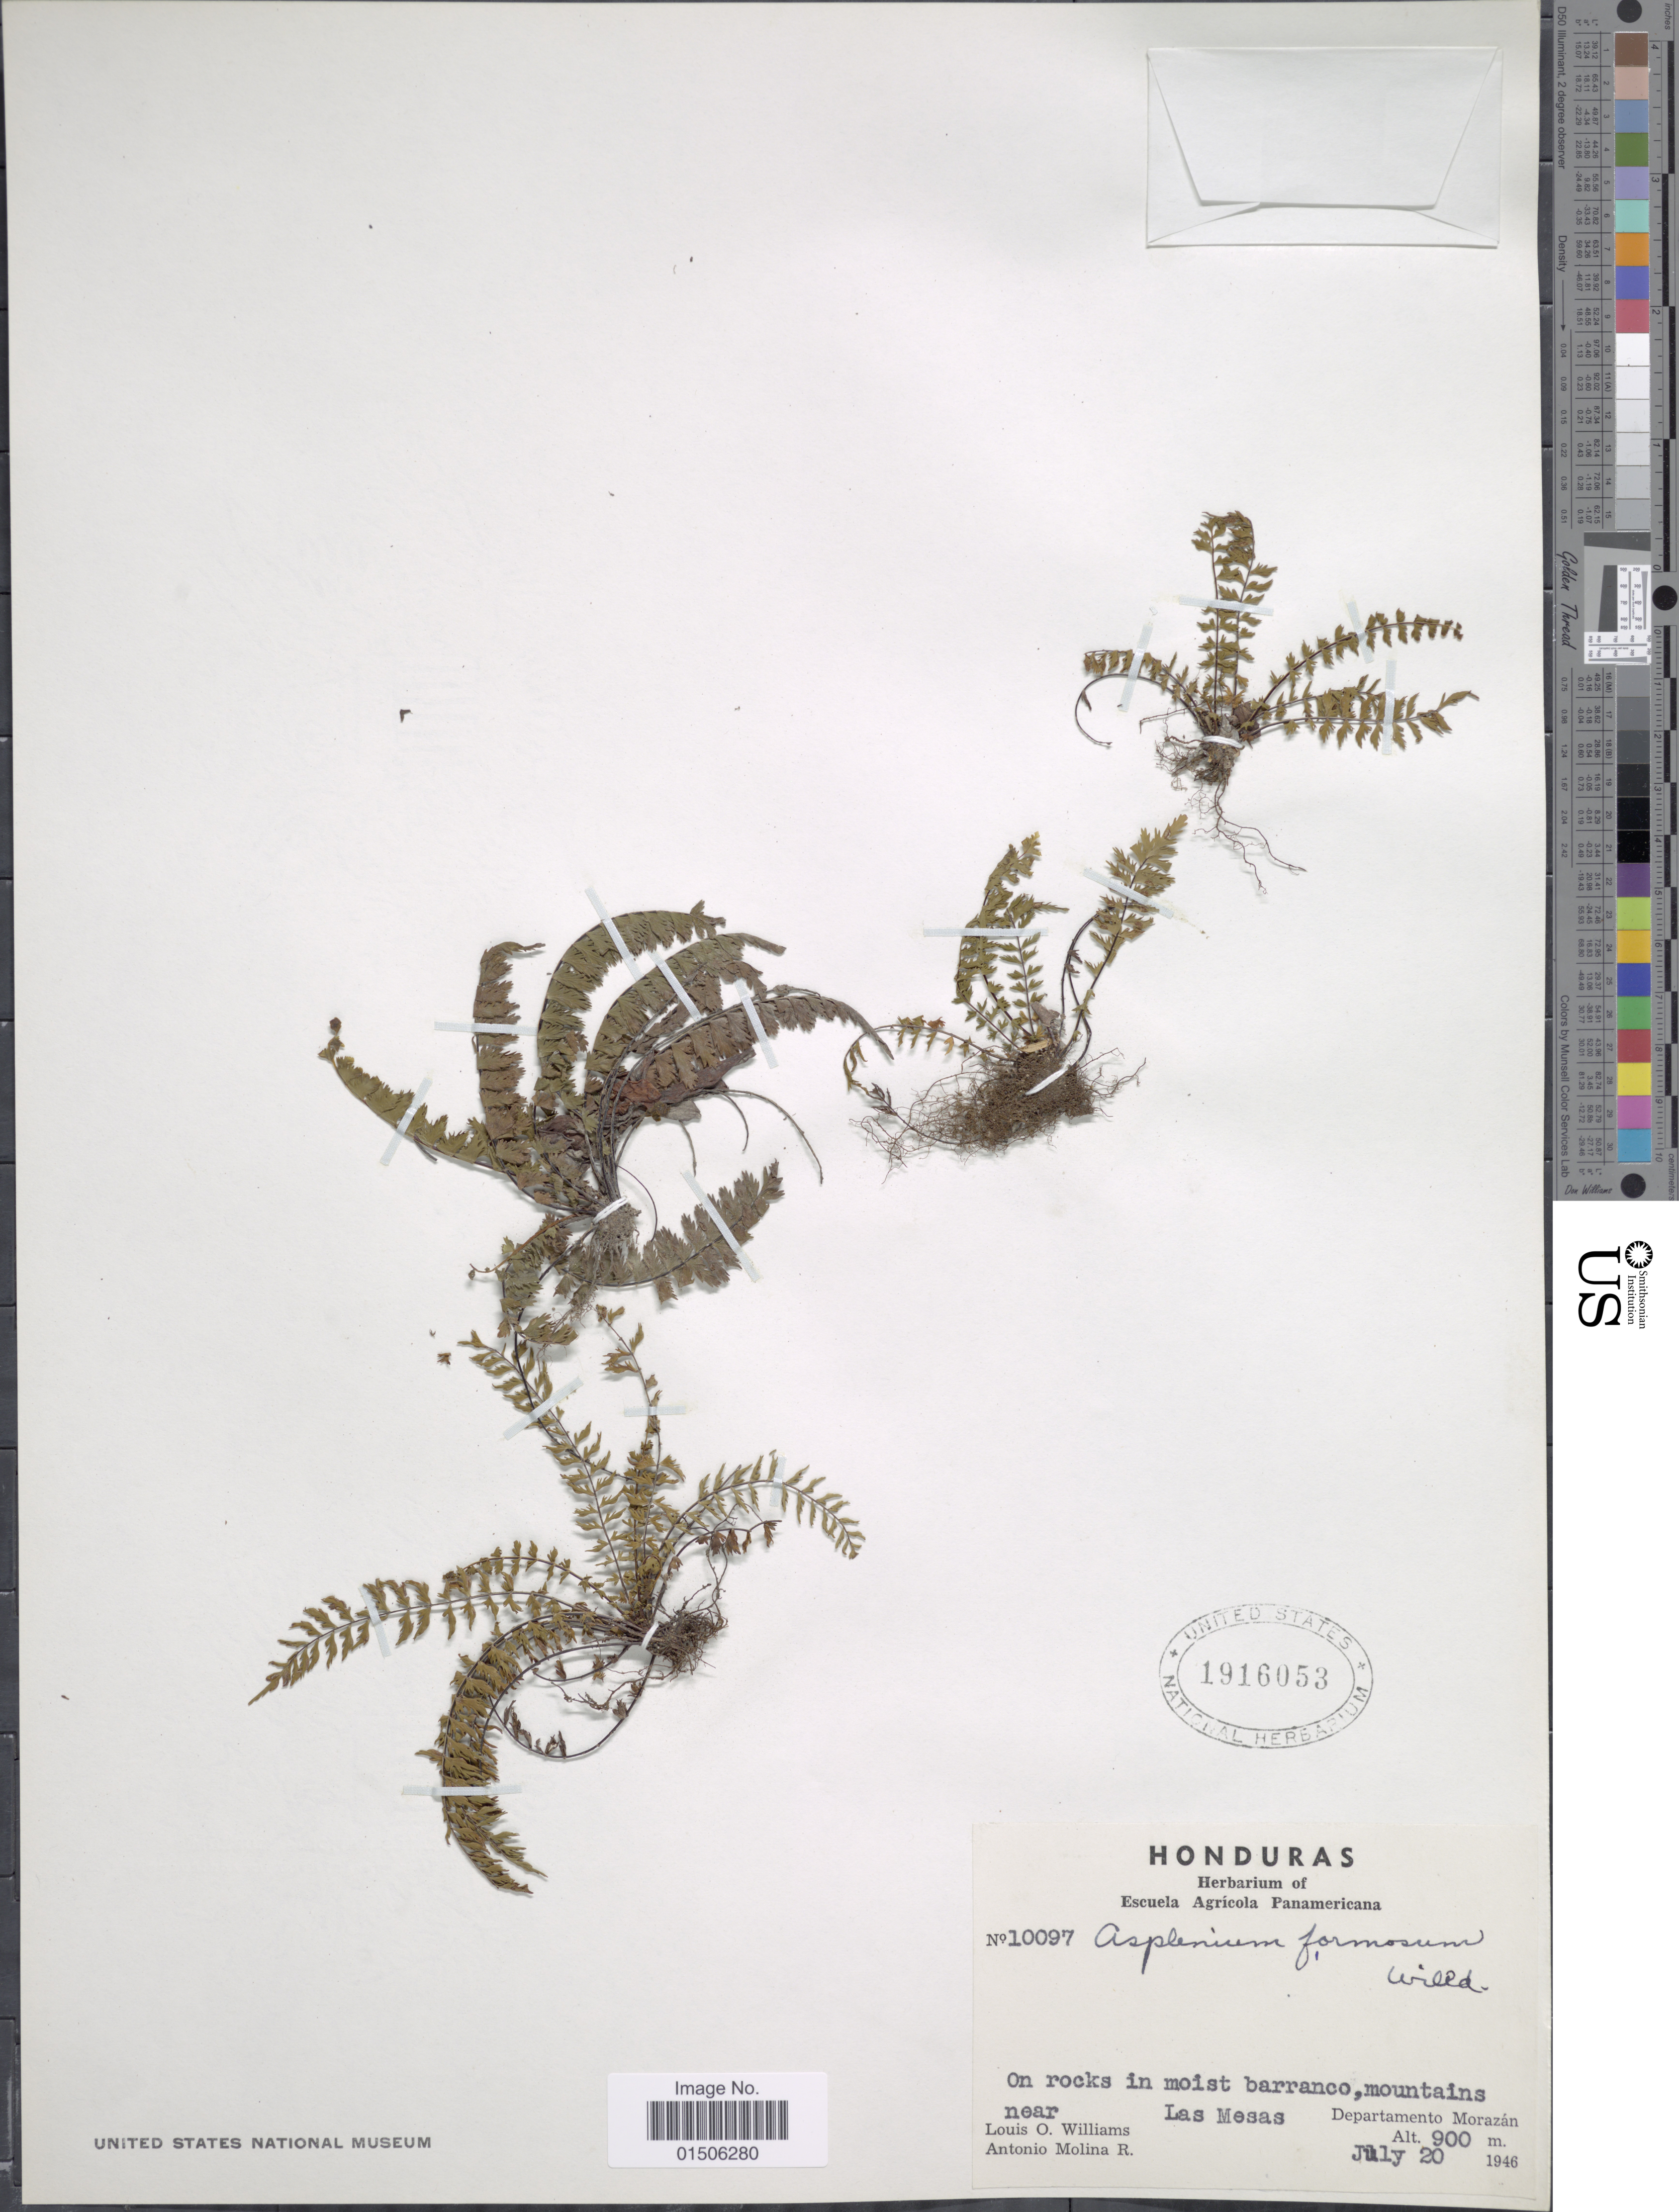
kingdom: Plantae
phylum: Tracheophyta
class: Polypodiopsida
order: Polypodiales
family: Aspleniaceae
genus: Asplenium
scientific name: Asplenium formosum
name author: Willd.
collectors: L. O. Williams & A. Molina R.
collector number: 10097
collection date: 1946-07-20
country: Honduras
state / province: Fco. Morazán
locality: On rocks in moist barranco, mountains near Las Mesas Departmento Morazán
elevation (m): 900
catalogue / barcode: US 1916053